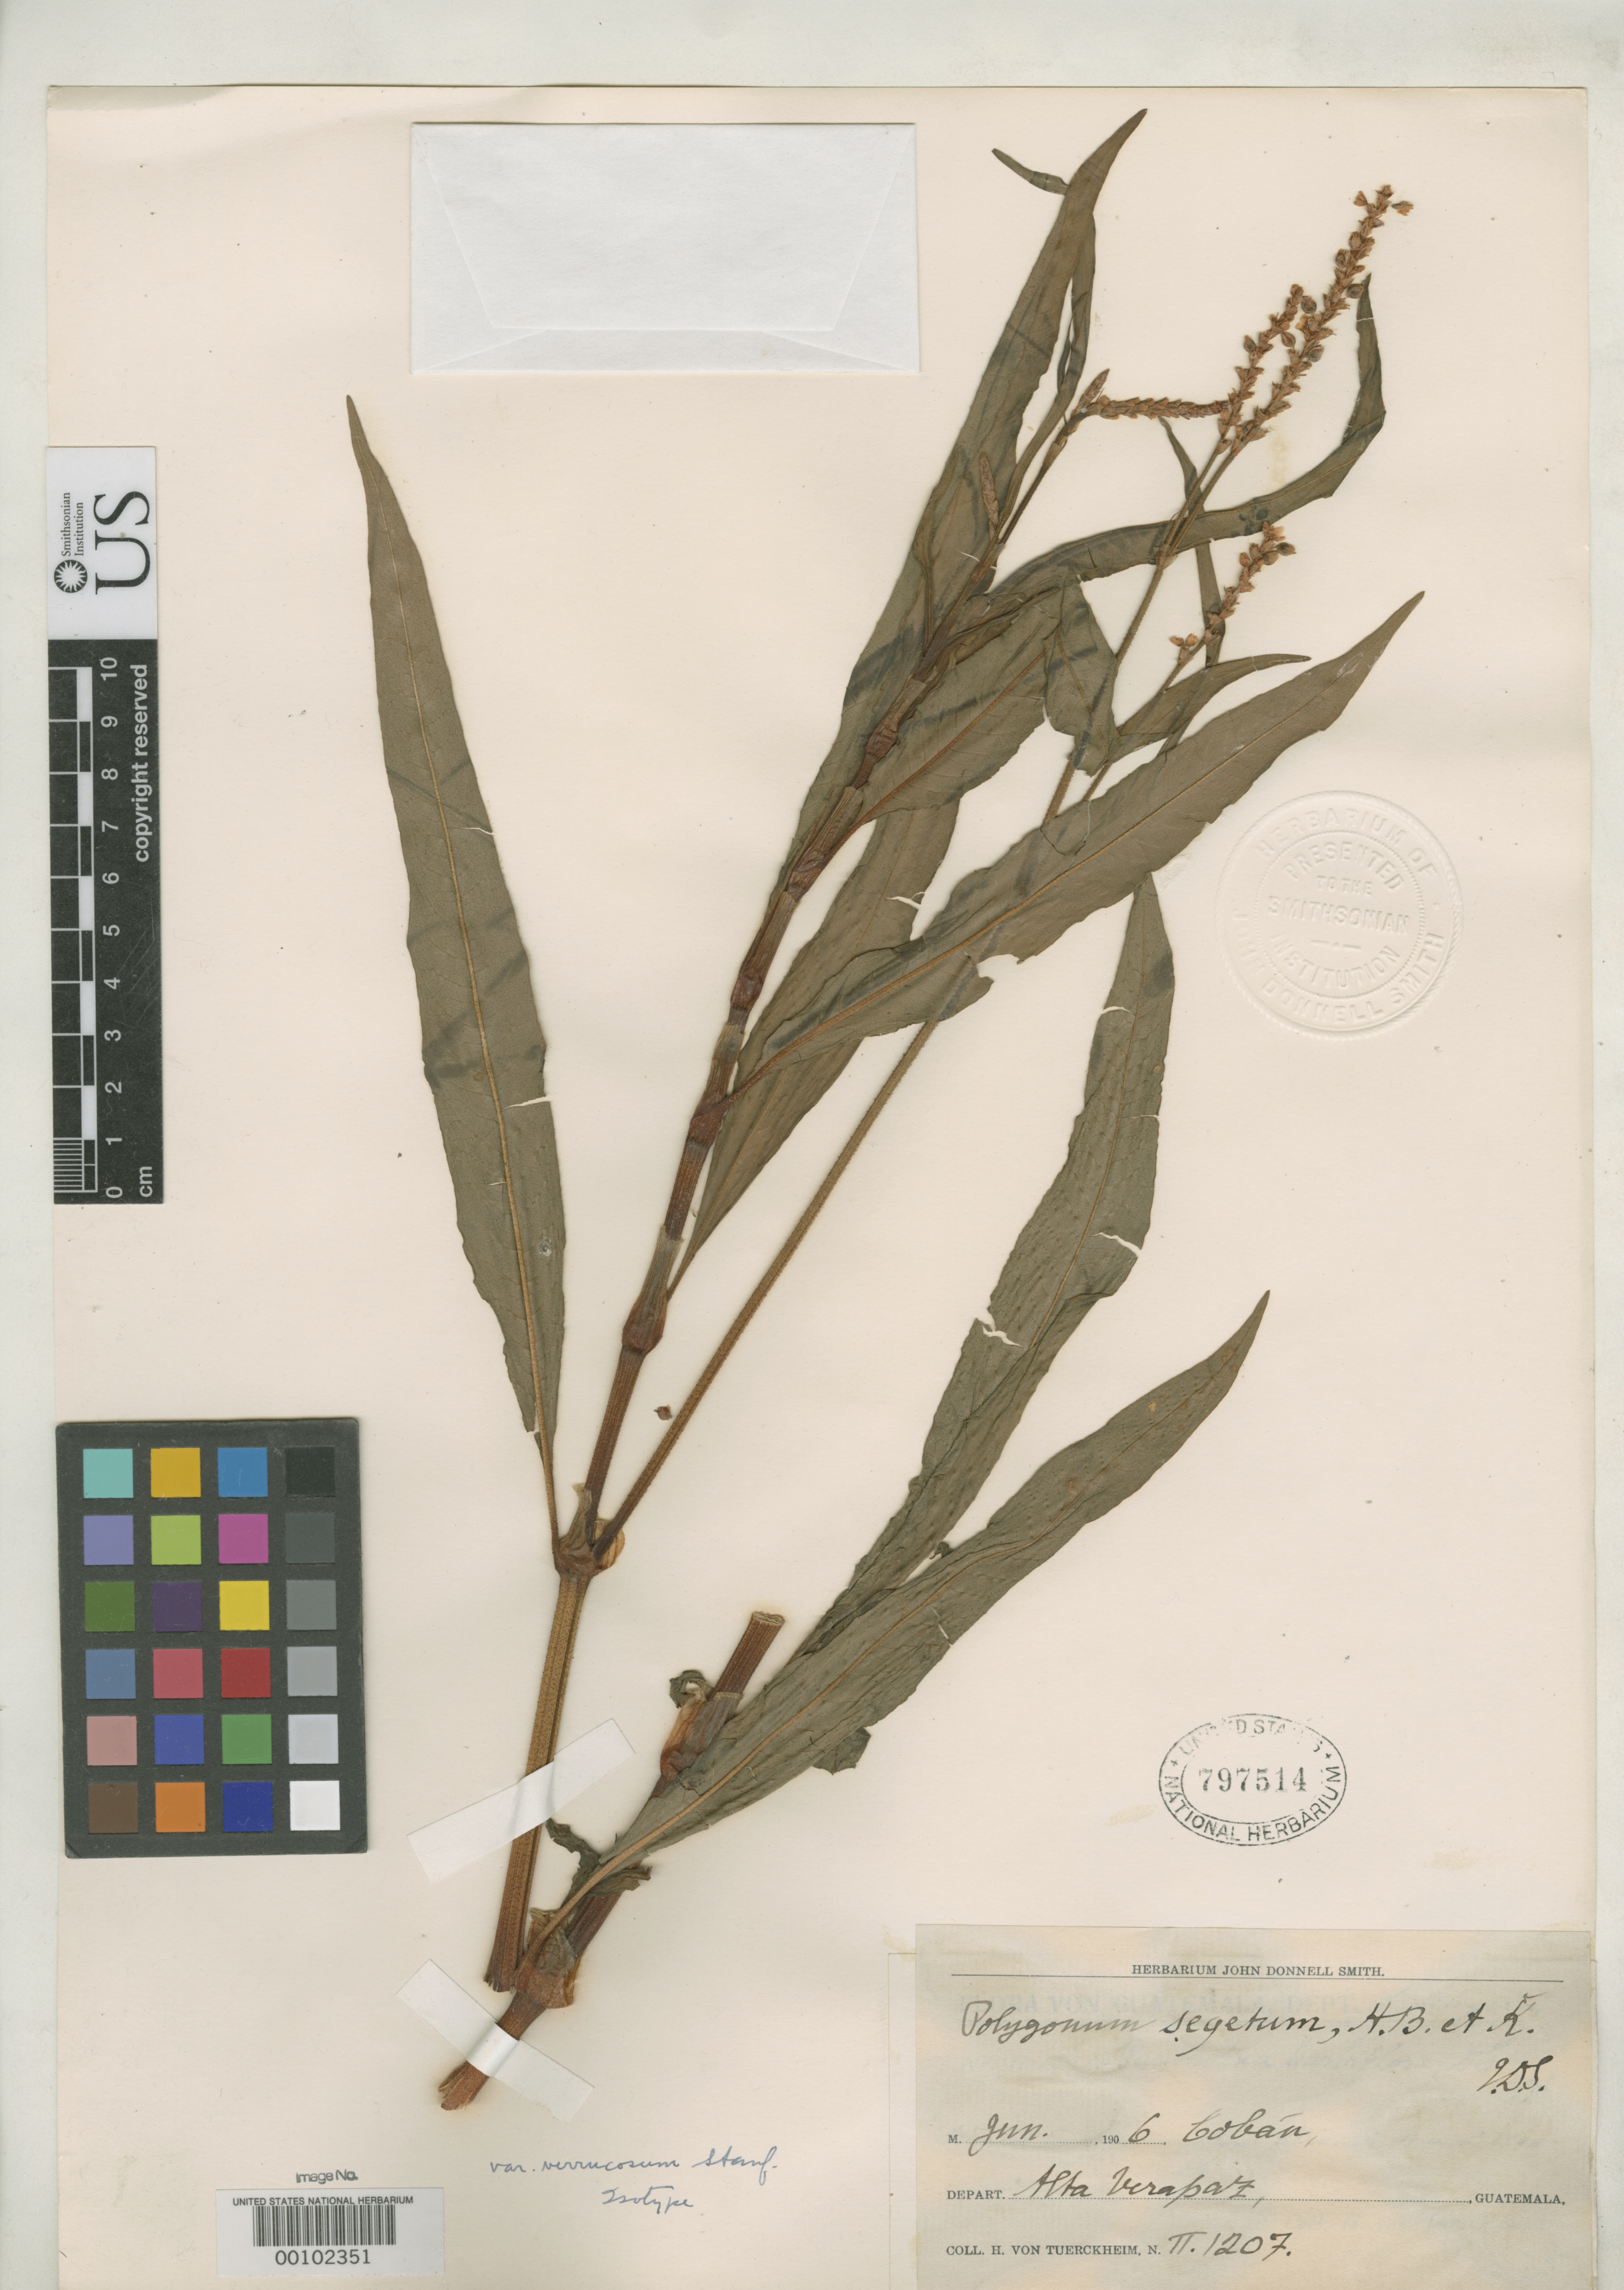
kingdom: Plantae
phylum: Tracheophyta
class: Magnoliopsida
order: Caryophyllales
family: Polygonaceae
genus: Polygonum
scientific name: Polygonum segetum var. verrucosum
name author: Stanford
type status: Isotype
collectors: H. von Türckheim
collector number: II 1207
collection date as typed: Jun 1906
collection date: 1906-06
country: Guatemala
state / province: Alta Verapaz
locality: Cobán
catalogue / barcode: US 797514